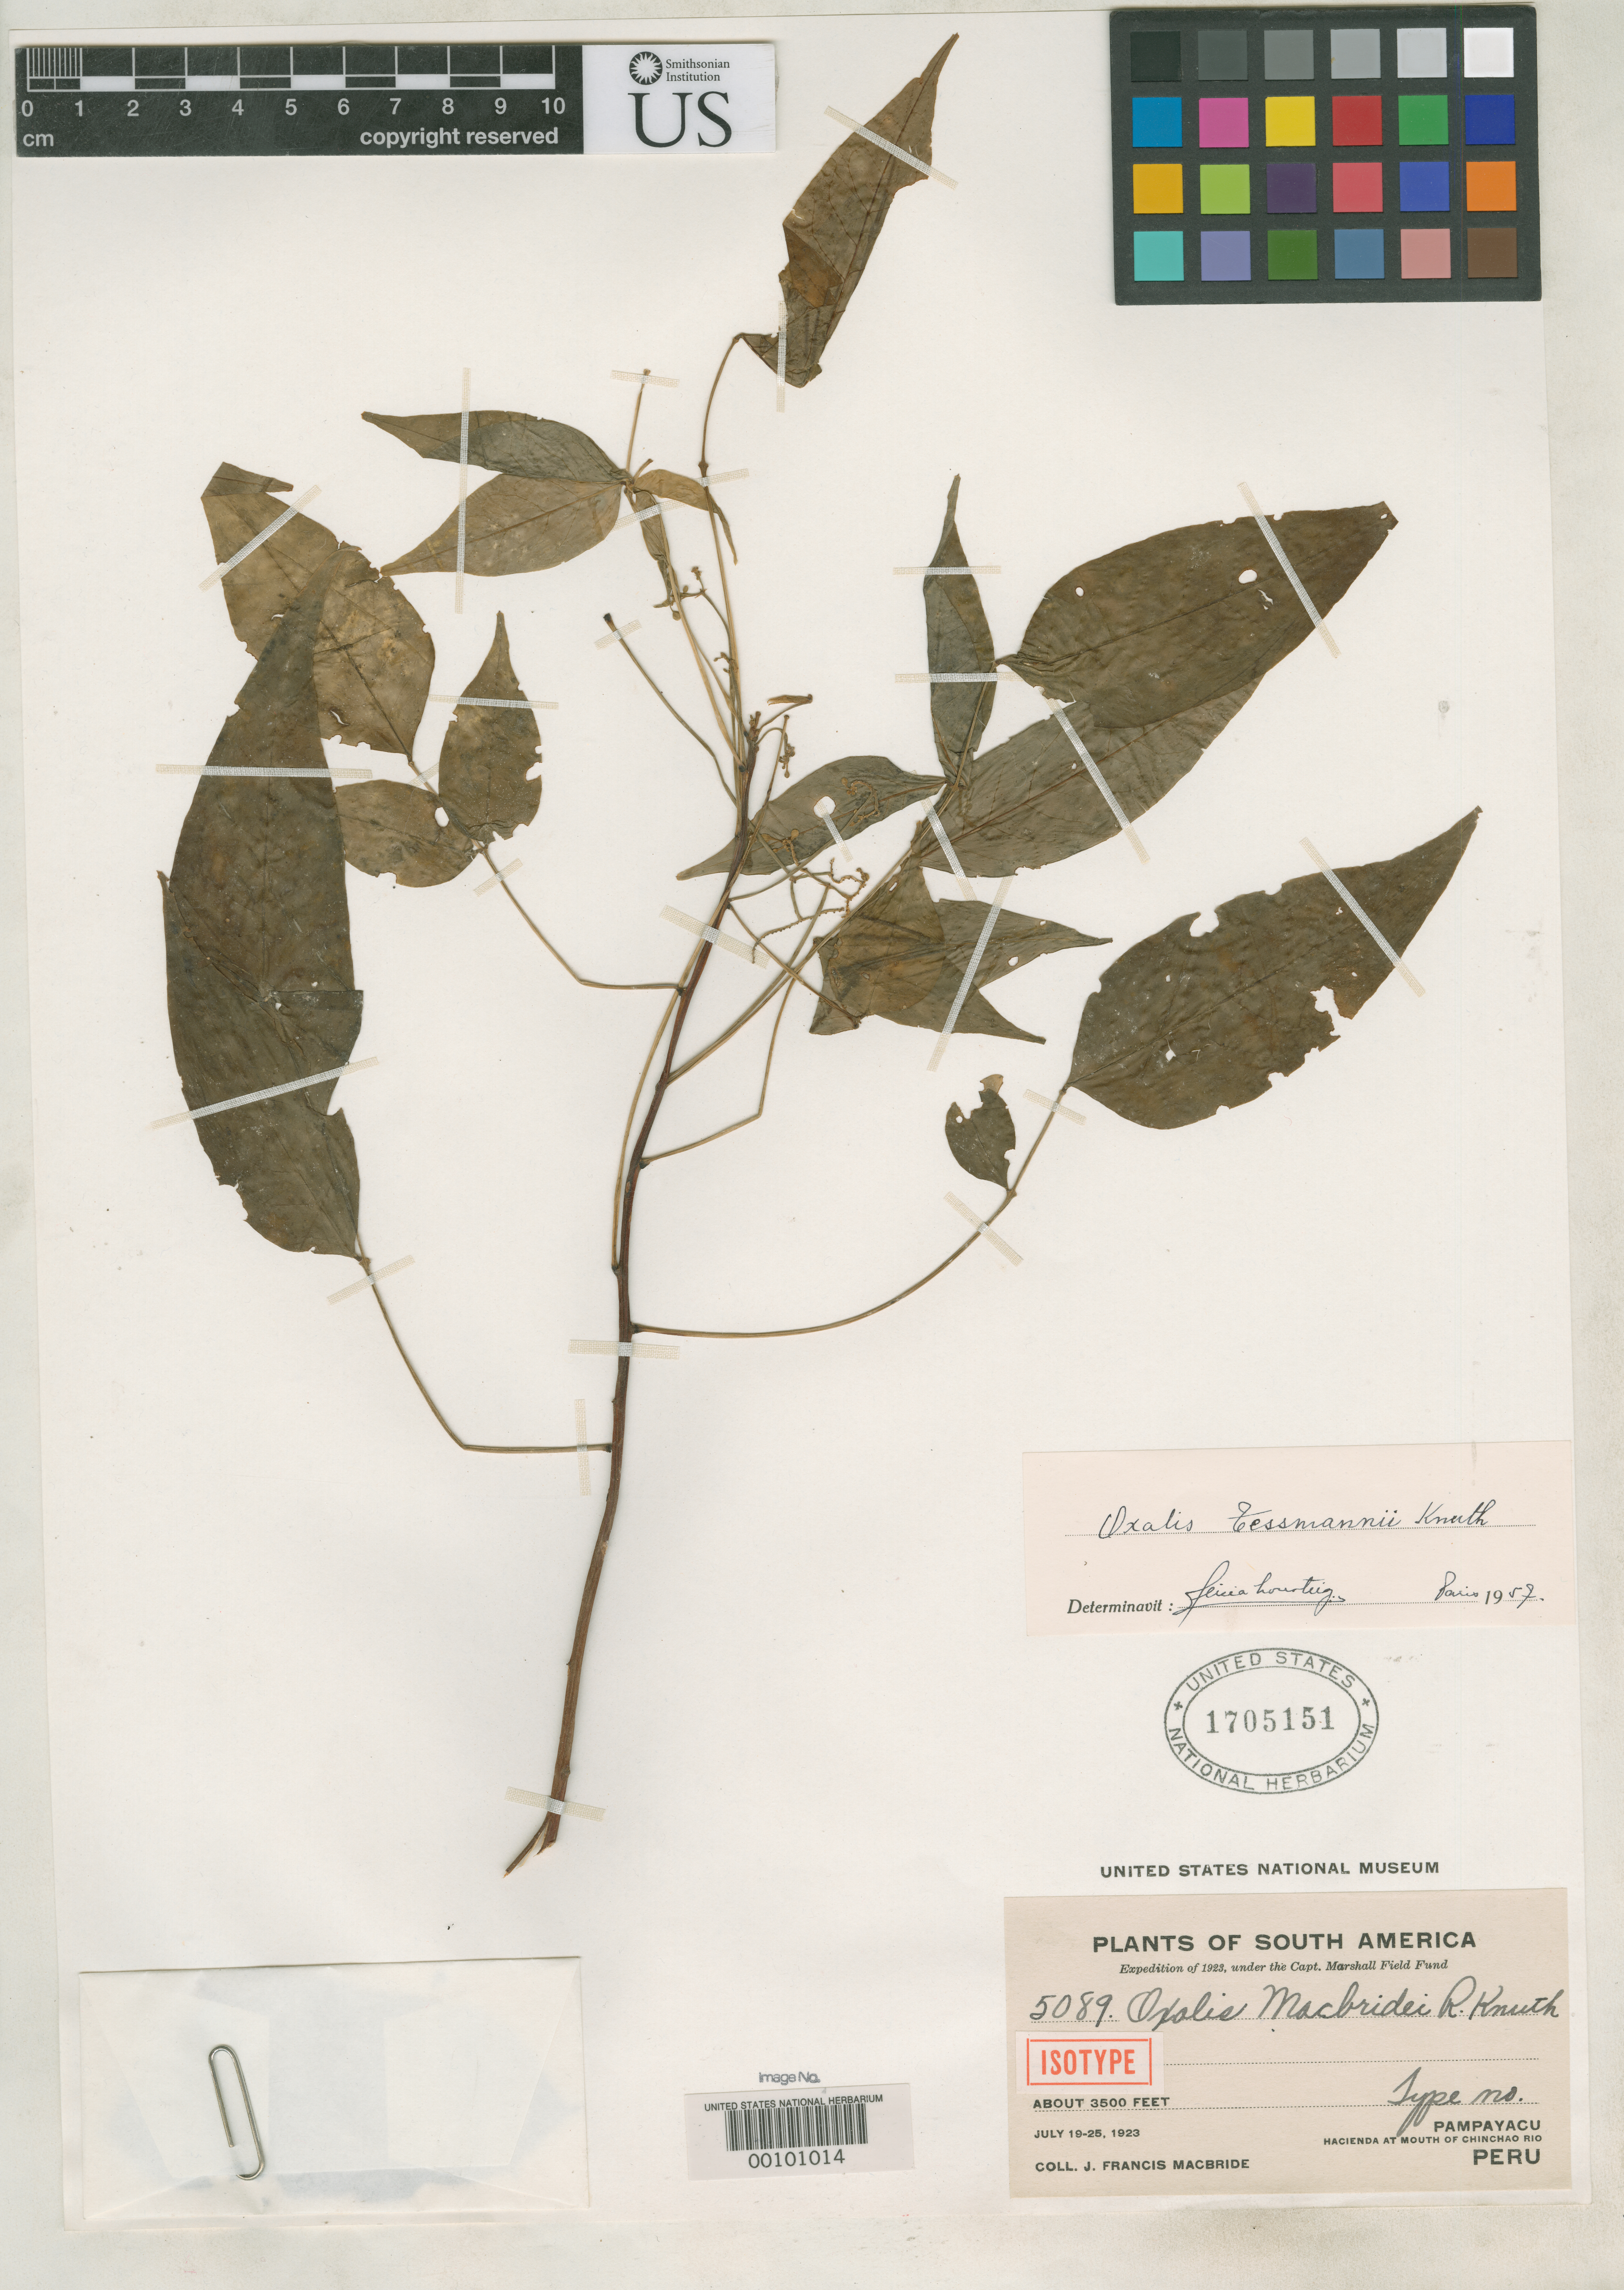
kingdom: Plantae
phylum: Tracheophyta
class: Magnoliopsida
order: Oxalidales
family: Oxalidaceae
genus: Oxalis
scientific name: Oxalis macbridei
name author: R. Knuth in Engl.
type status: Isotype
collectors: J. F. Macbride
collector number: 5089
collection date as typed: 19 Jul 1923 to 25 Jul 1923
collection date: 1923-07-19/1923-07-25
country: Peru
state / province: Huánuco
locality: Pampayacu, mouth of Río Chinchao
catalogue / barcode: US 1705151